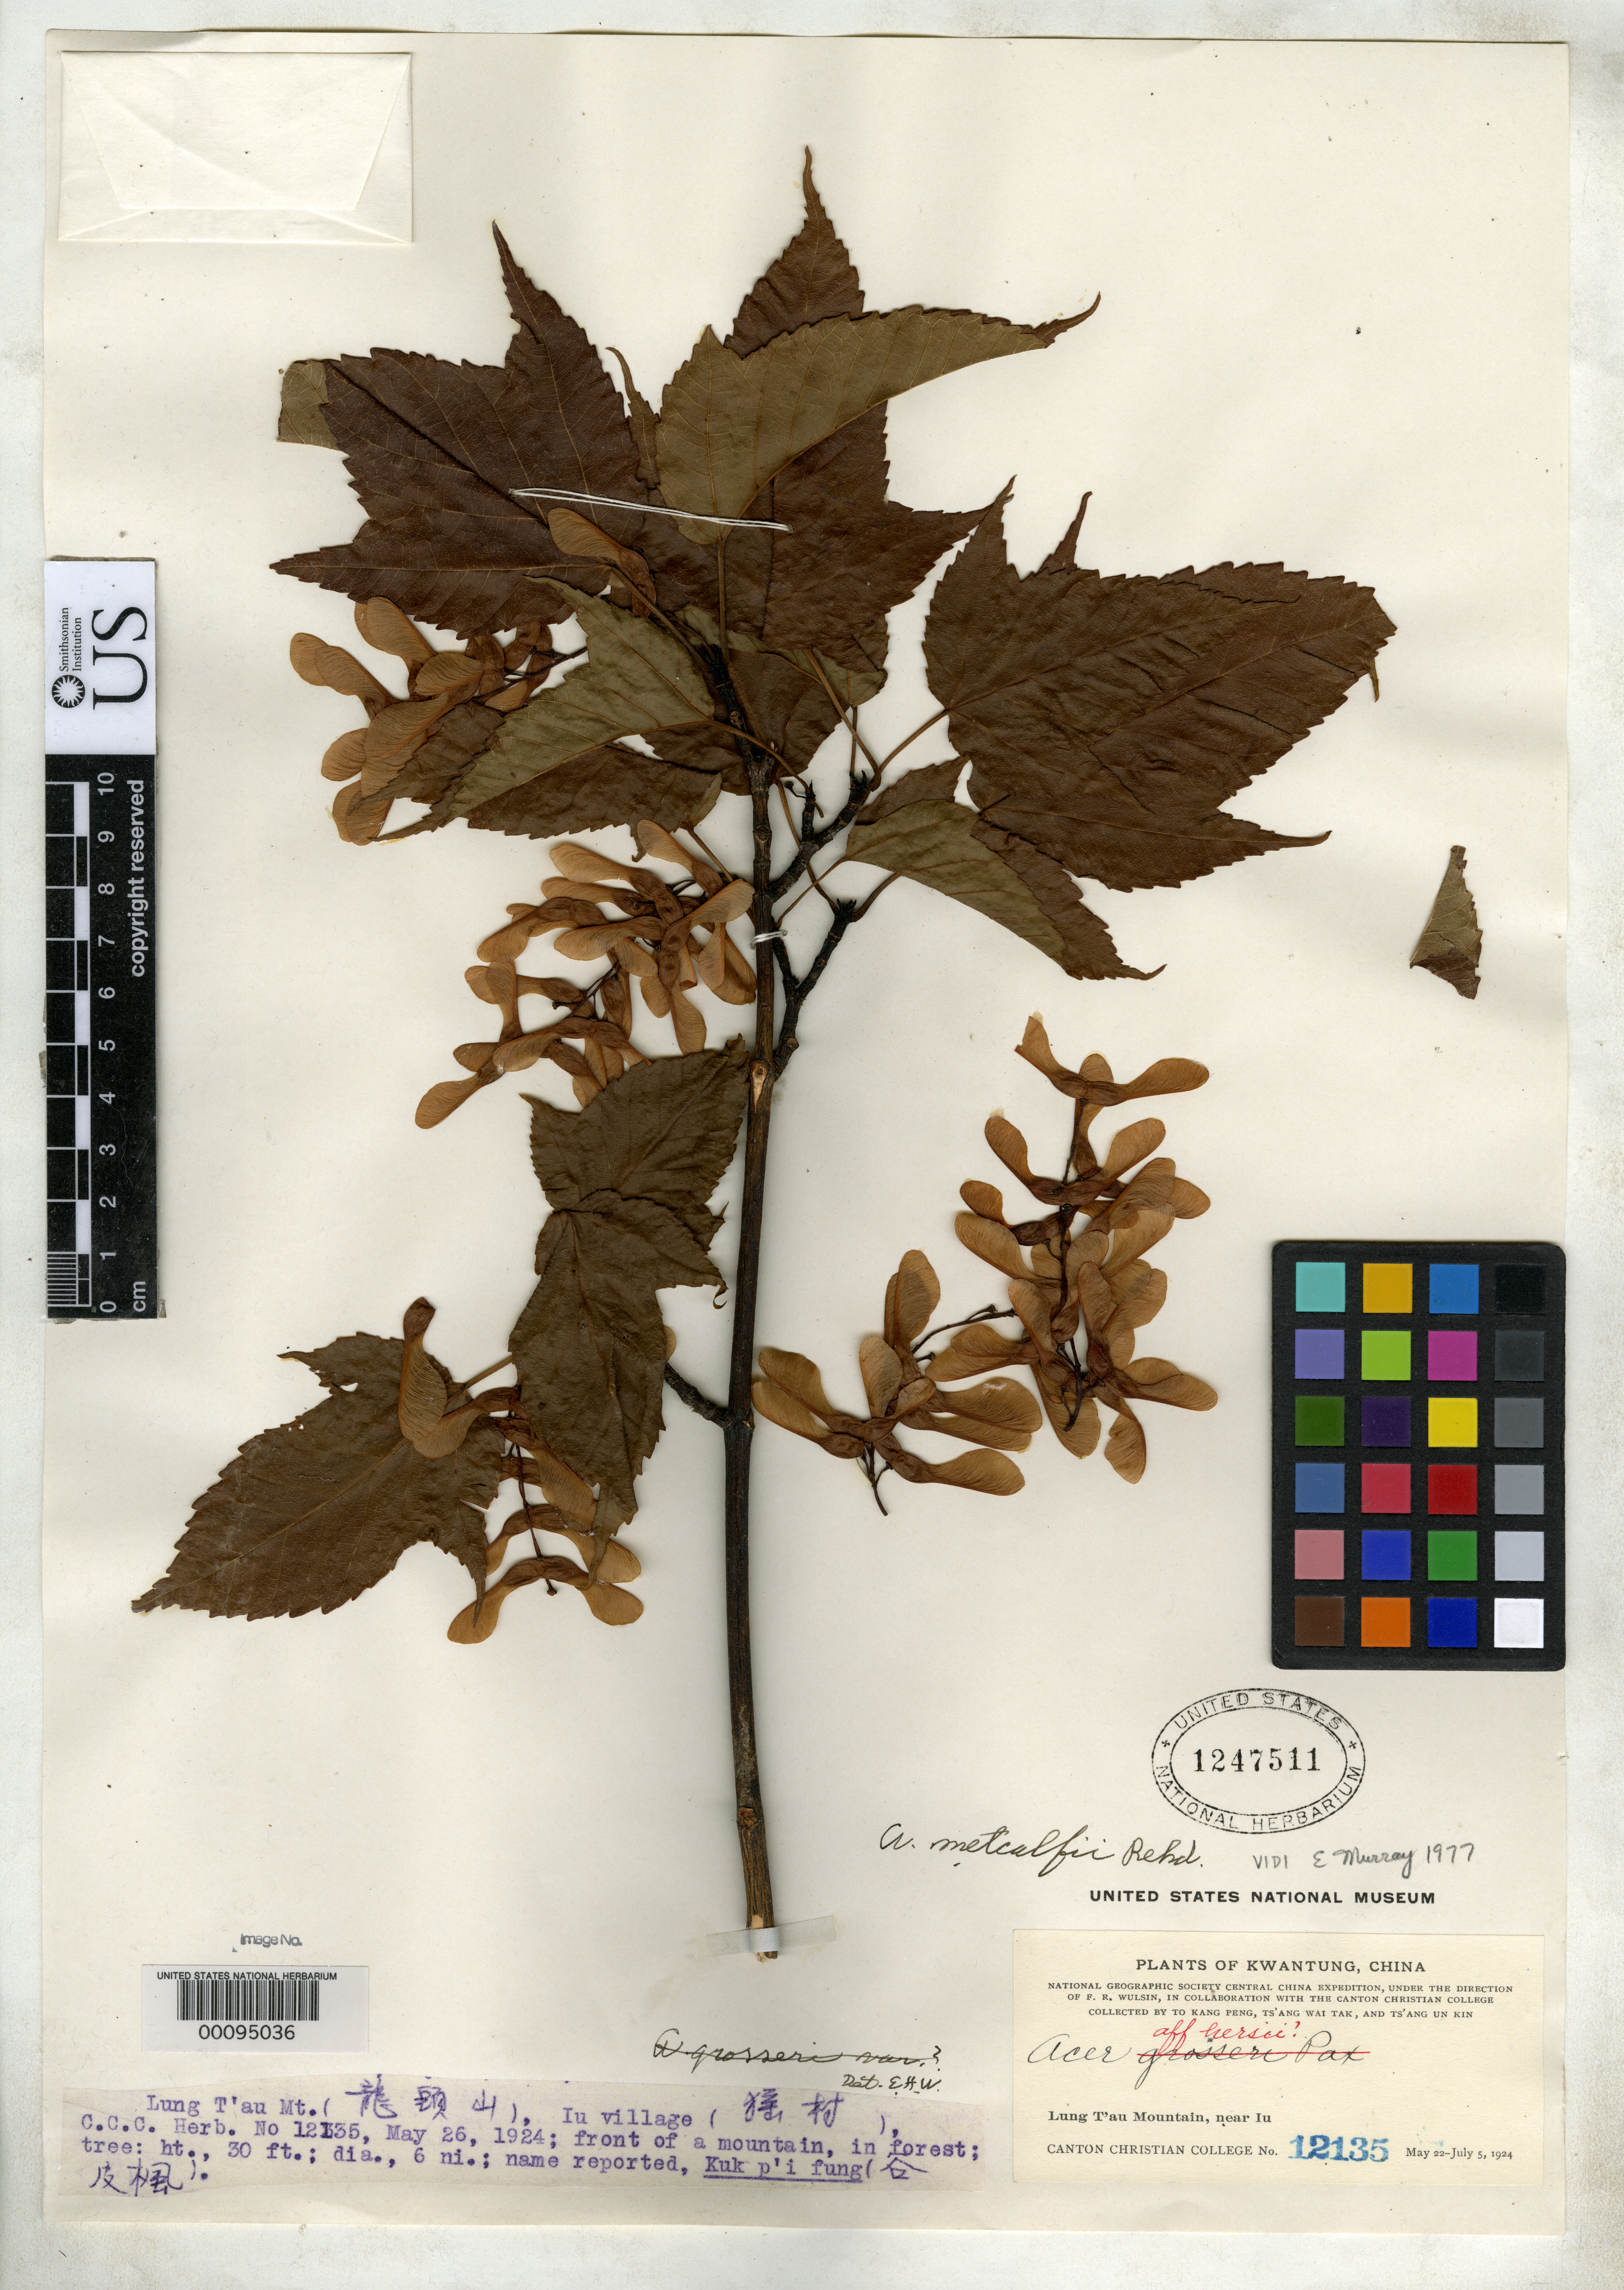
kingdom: Plantae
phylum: Tracheophyta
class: Magnoliopsida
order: Sapindales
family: Sapindaceae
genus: Acer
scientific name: Acer metcalfii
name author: Rehder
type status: Isotype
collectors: Kang Peng To, W. T. Tsang & U. K. Tsang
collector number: C.C.C. 12135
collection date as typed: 22 May 1924 to 05 Jul 1924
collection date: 1924-05-22/1924-07-05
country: China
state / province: Guangdong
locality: Lung Tan Mountain, near Iu.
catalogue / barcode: US 1247511